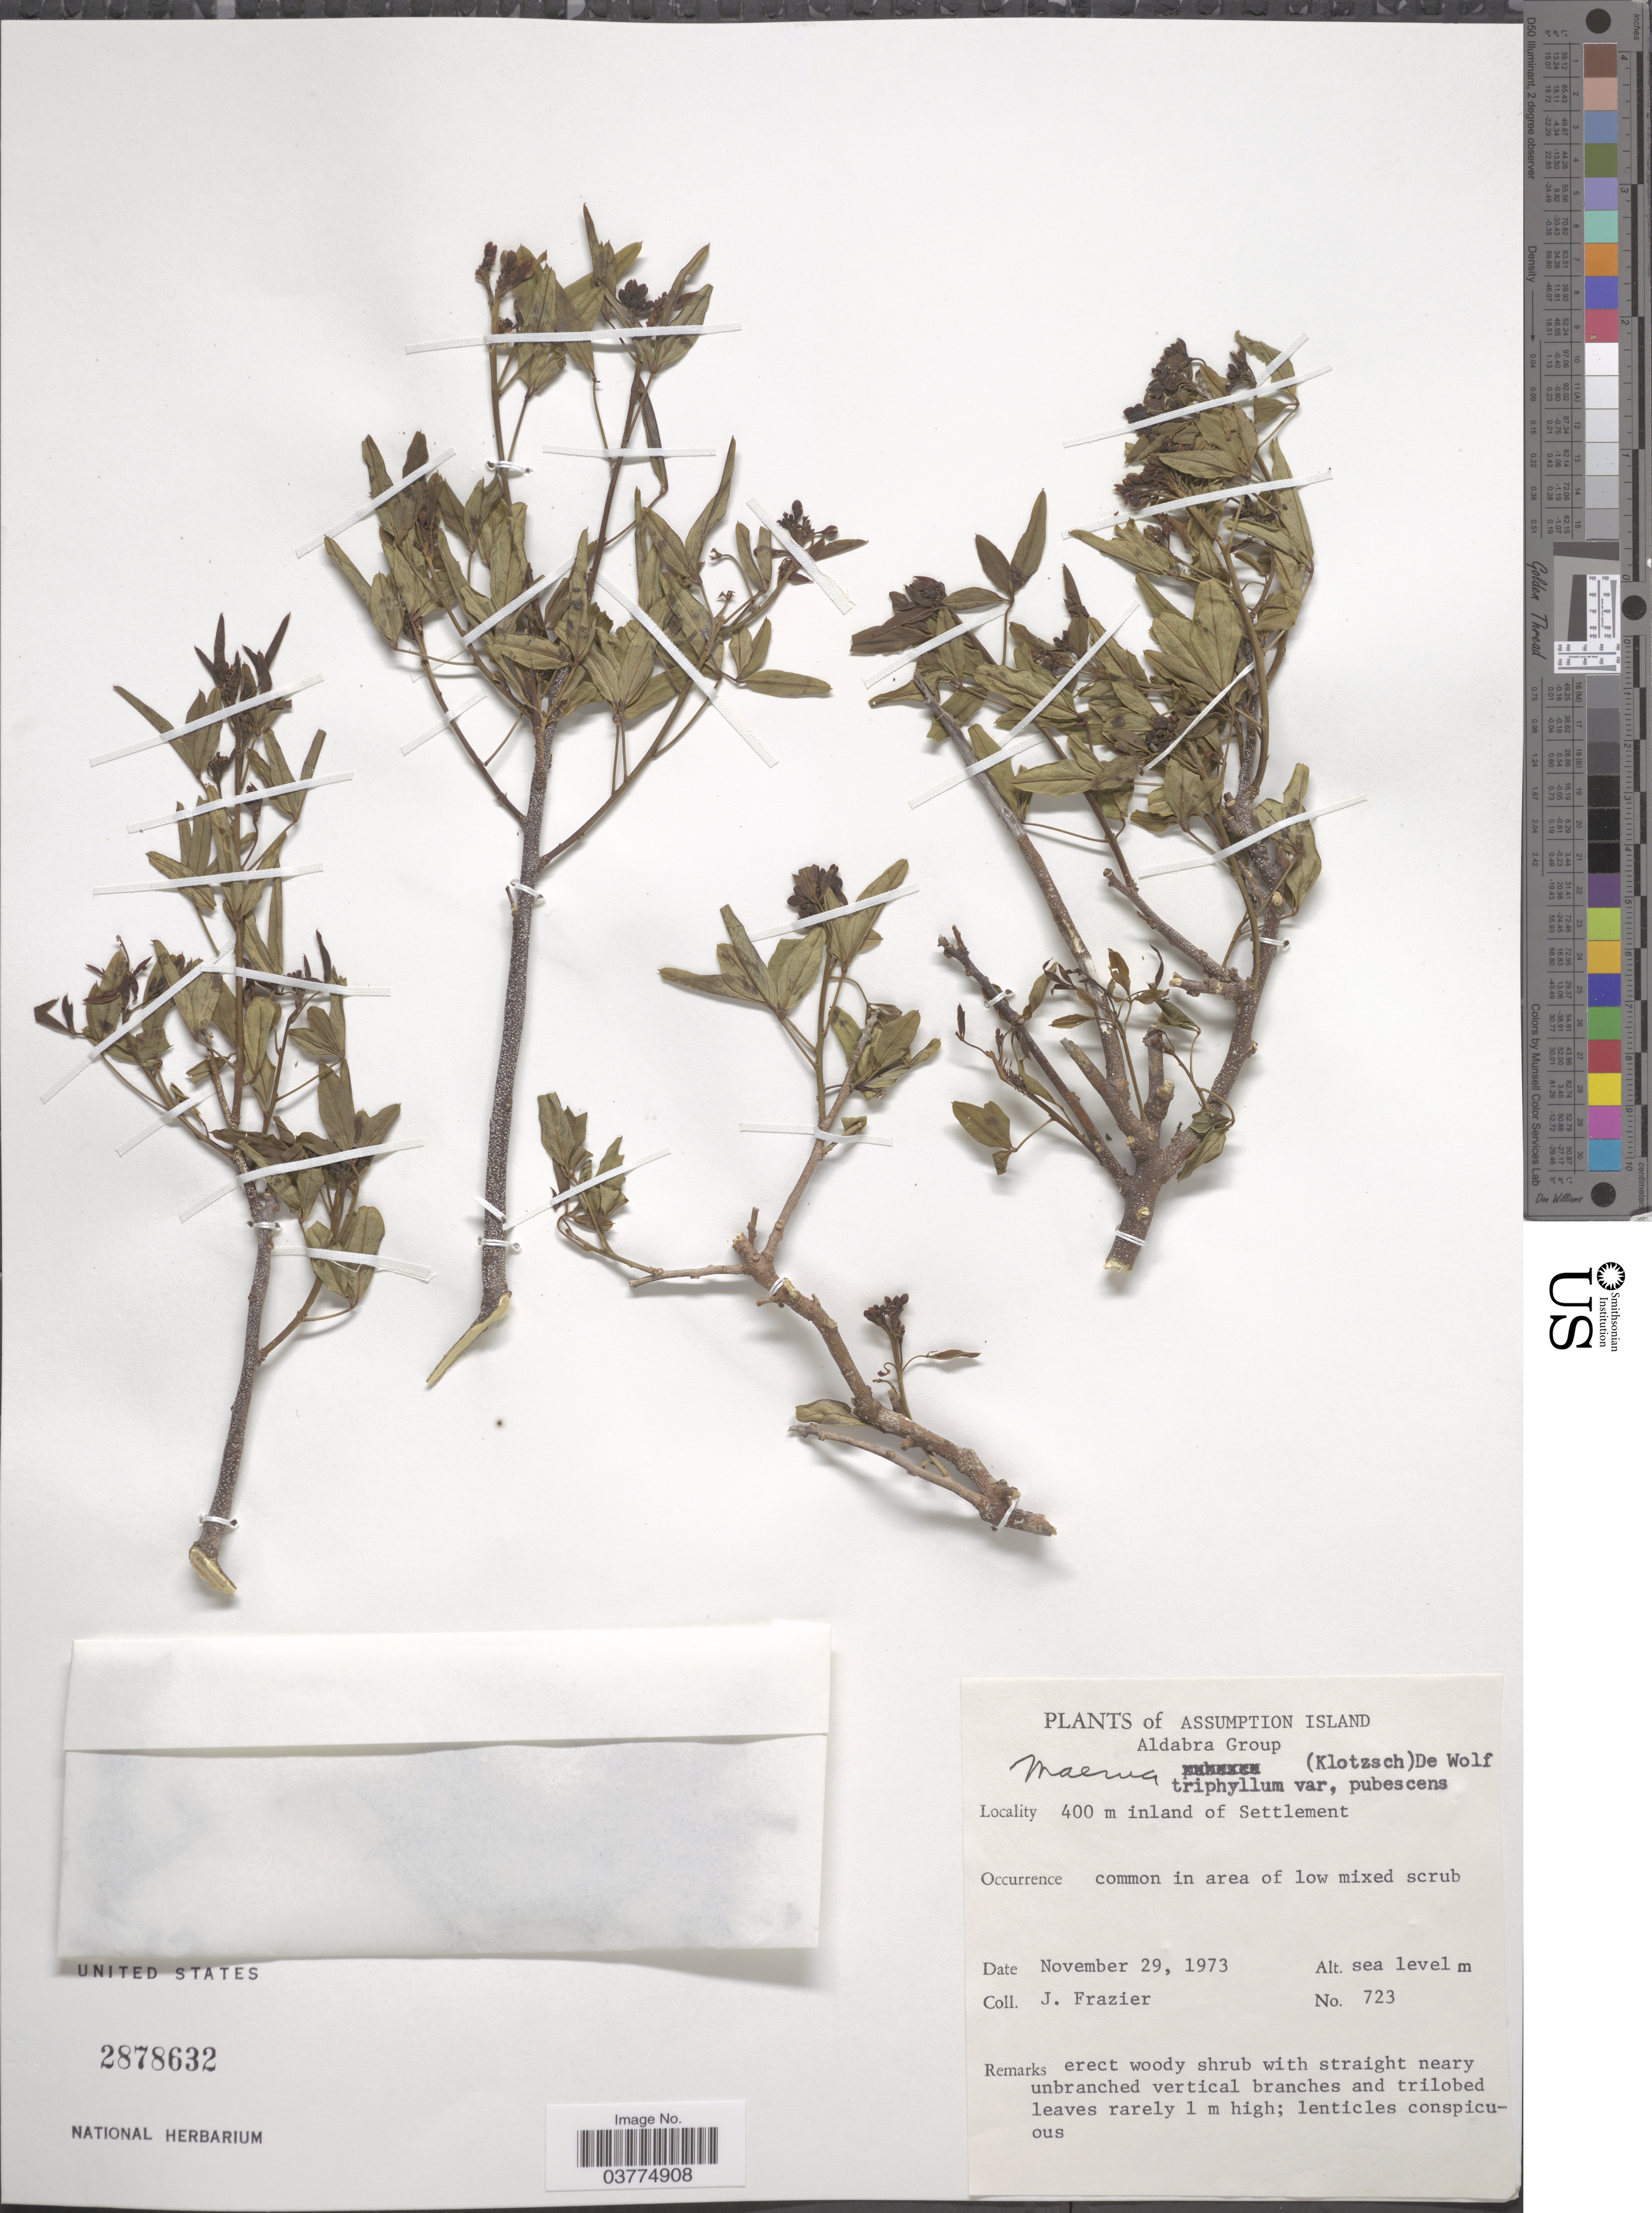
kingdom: Plantae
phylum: Tracheophyta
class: Magnoliopsida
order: Brassicales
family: Capparaceae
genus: Maerua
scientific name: Maerua triphylla var. pubescens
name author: (Klotzsch) DeWolf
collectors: J. Frazier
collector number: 723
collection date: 1973-11-29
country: Seychelles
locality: Assumption Island. Aldabra Group. 400 m inland of Settlement.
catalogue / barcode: US 2878632